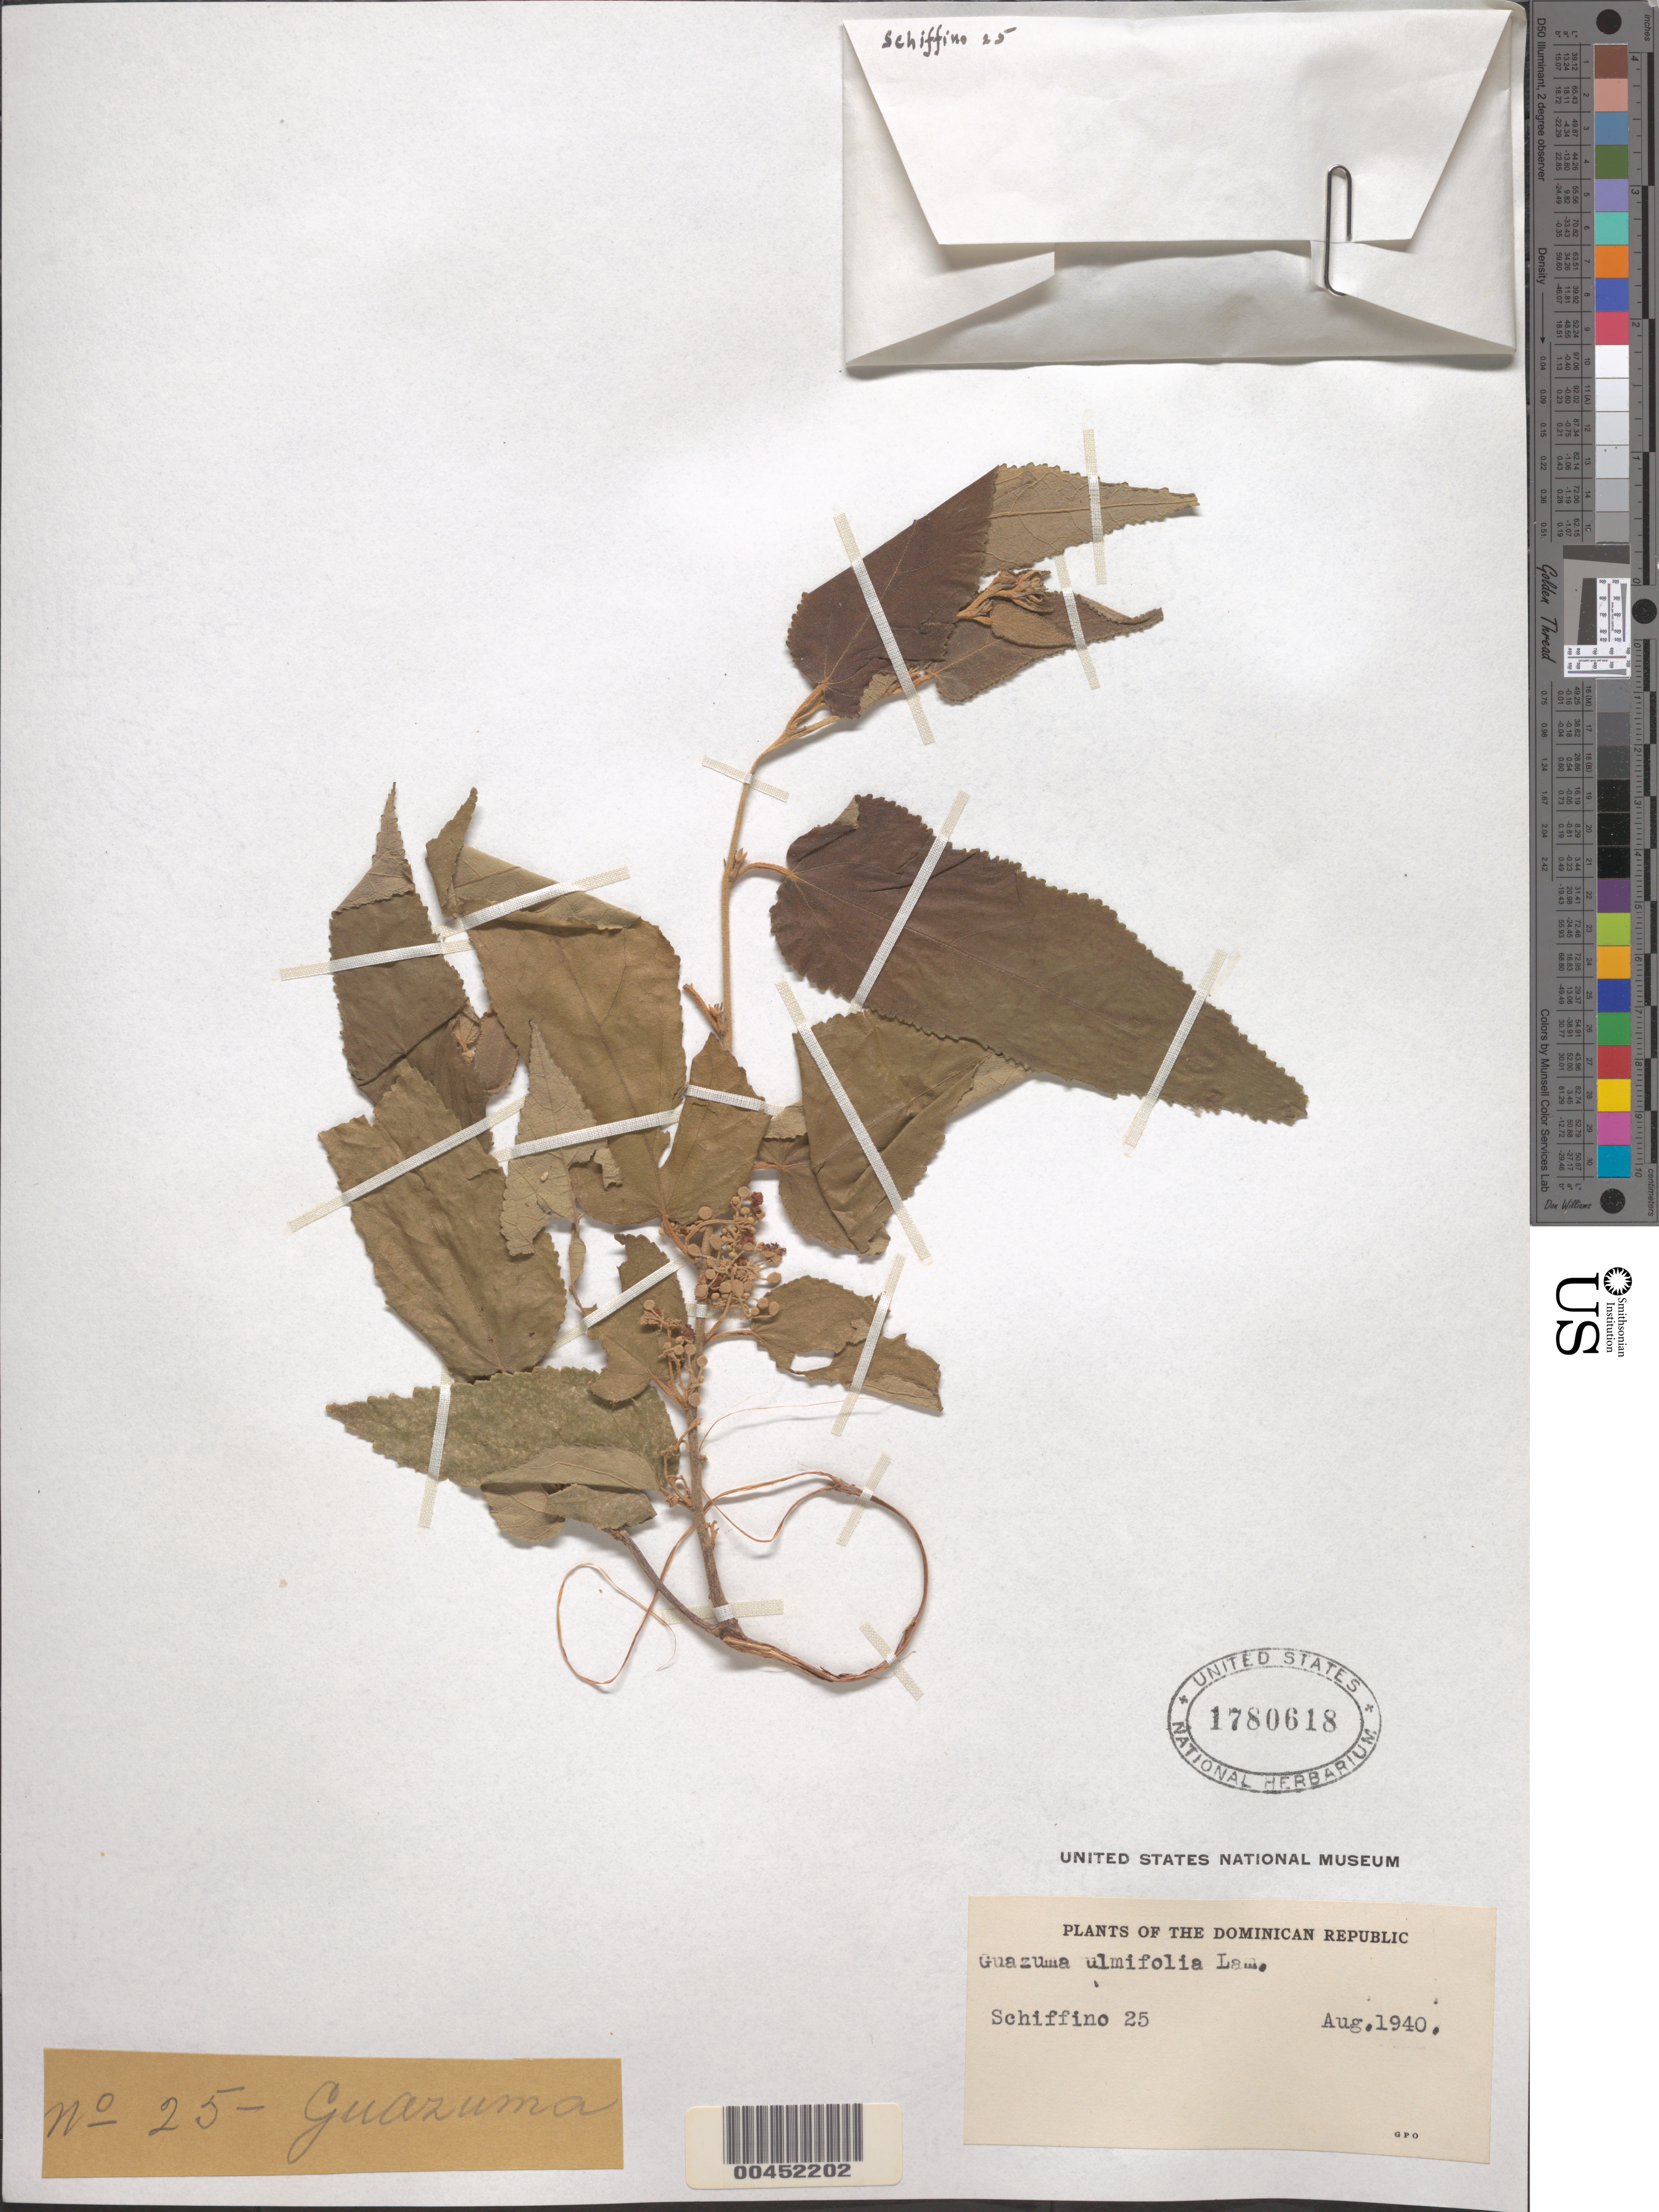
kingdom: Plantae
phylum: Tracheophyta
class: Magnoliopsida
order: Malvales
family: Malvaceae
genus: Guazuma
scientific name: Guazuma ulmifolia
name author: Lam.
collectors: -. Schiffino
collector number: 25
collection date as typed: Aug 1940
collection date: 1940-08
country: Dominican Republic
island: Hispaniola Island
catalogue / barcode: US 1780618